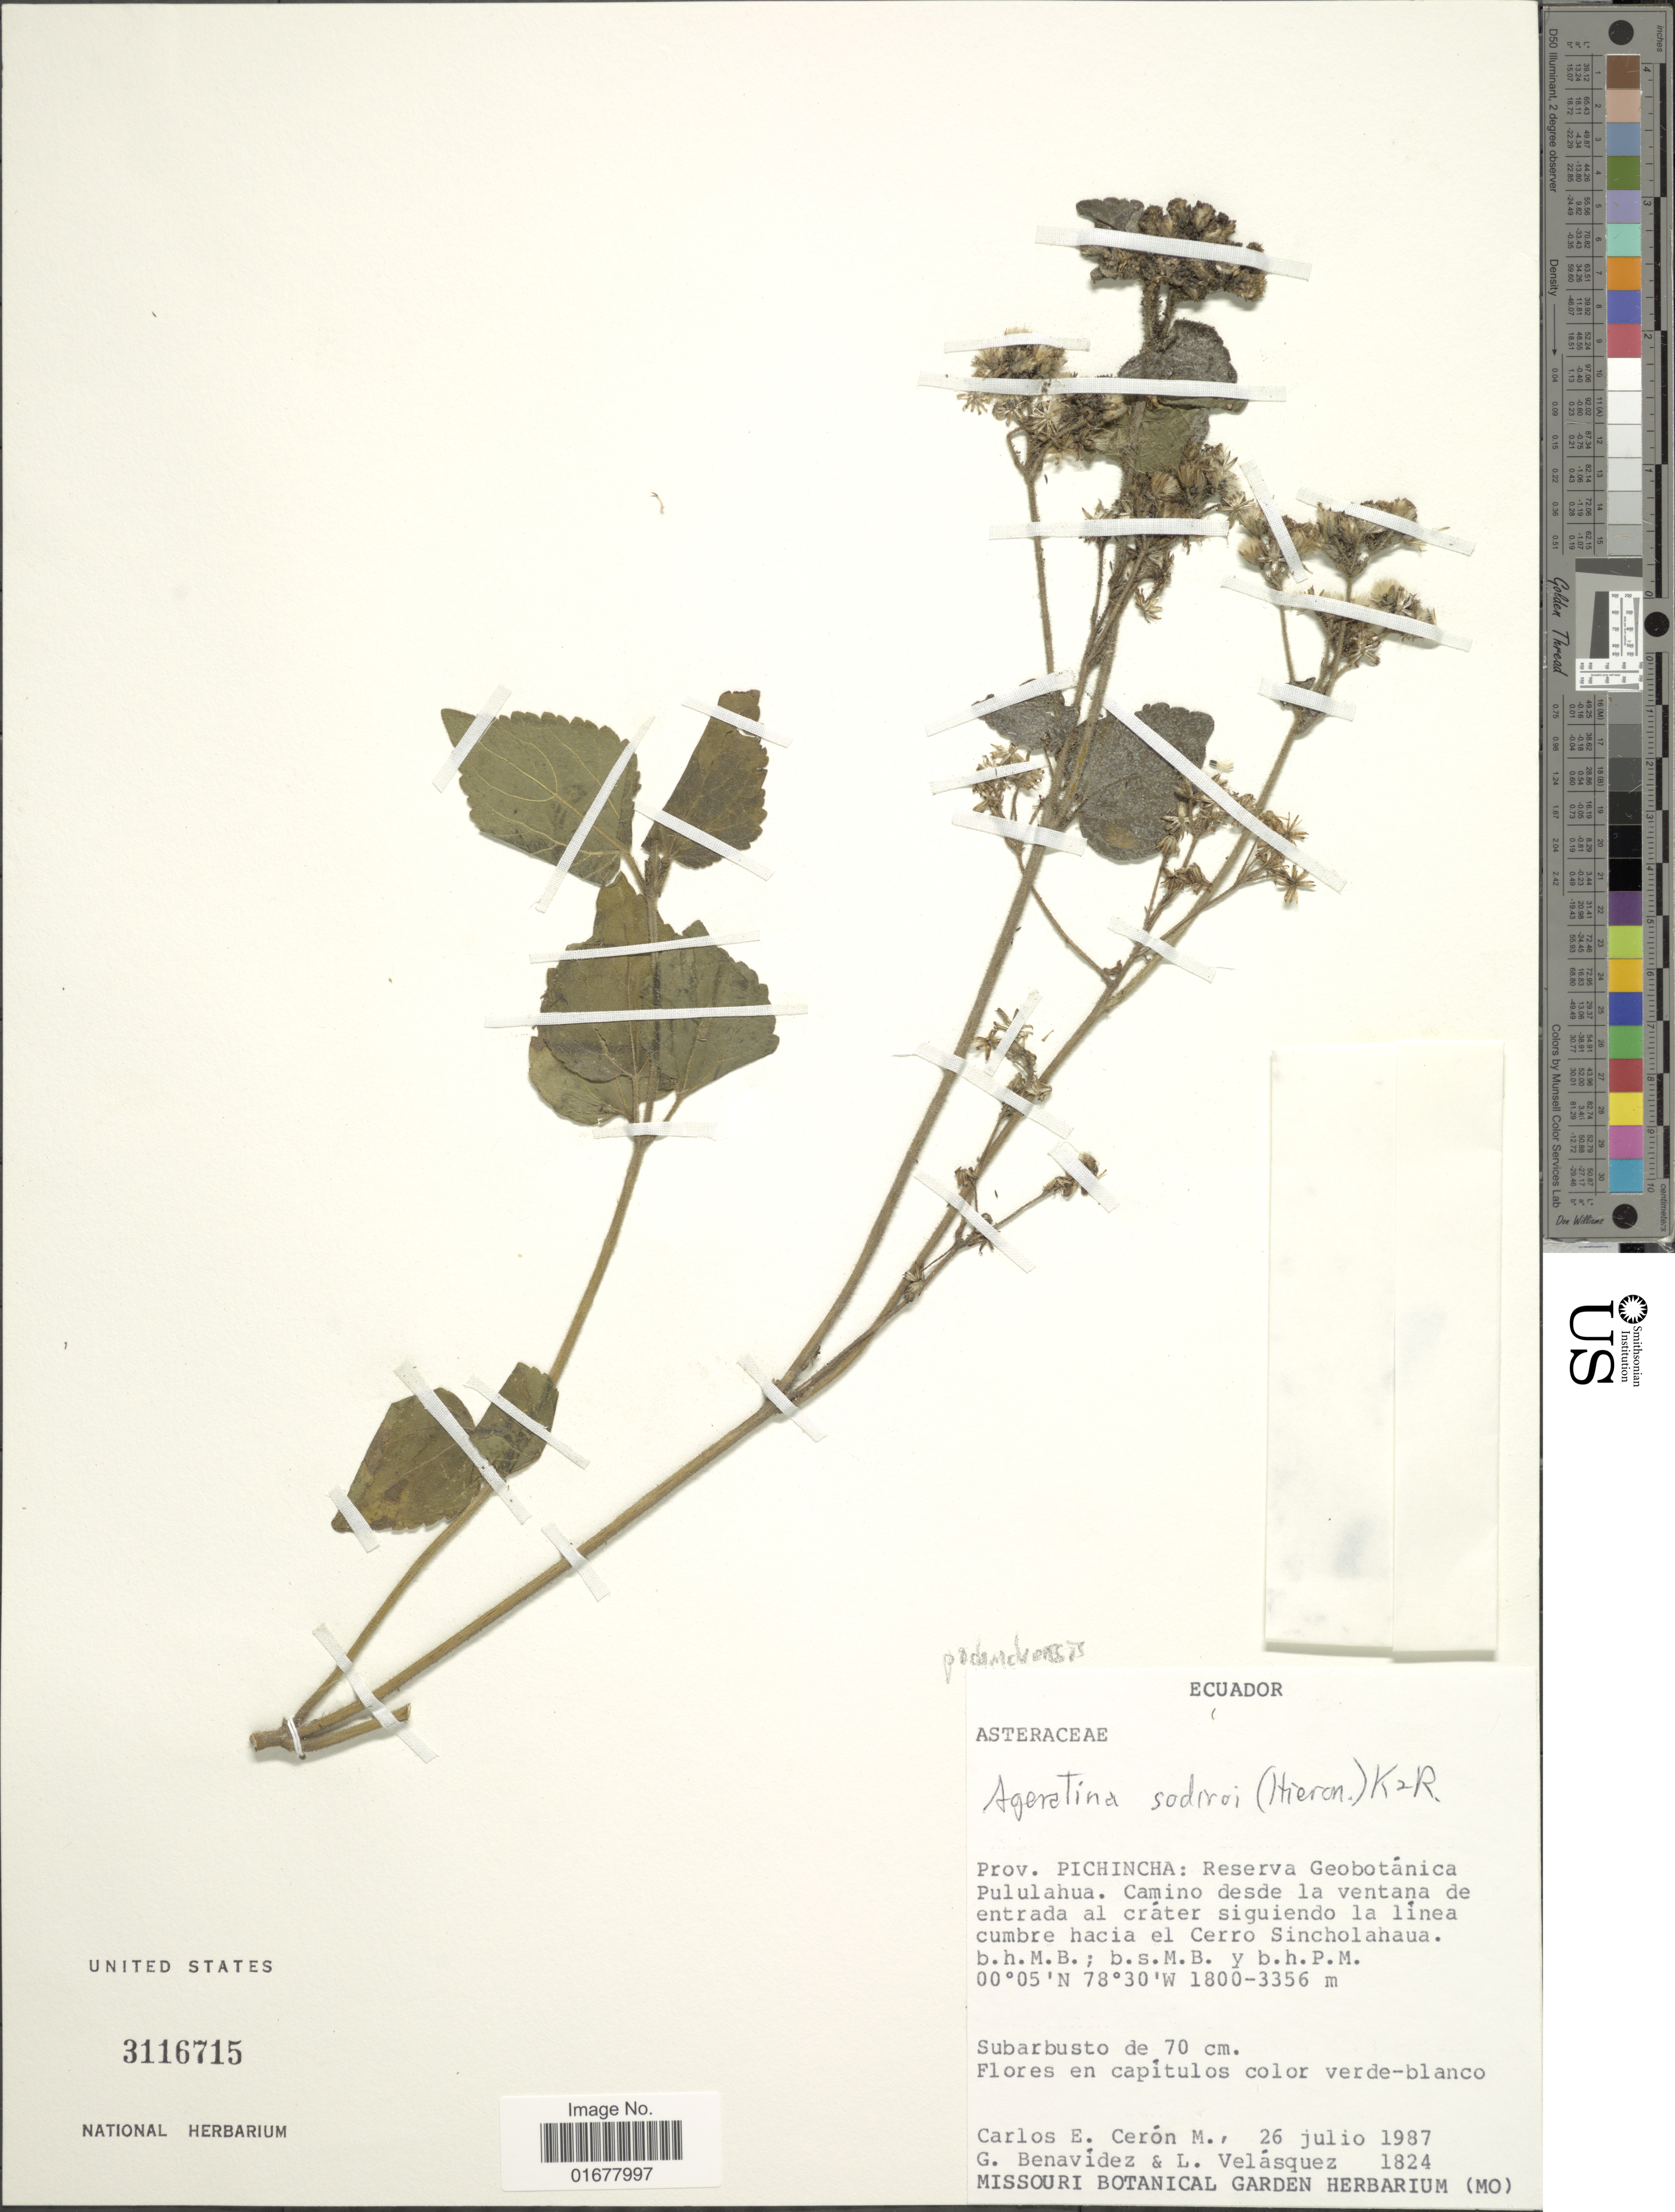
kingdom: Plantae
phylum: Tracheophyta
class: Magnoliopsida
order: Asterales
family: Asteraceae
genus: Ageratina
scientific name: Ageratina pichinchensis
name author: (Kunth) R.M. King & H. Rob.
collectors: C. E. Cerón M., G. Benavidez & L. Velasguez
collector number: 1824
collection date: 1987-07-26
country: Ecuador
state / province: Pichincha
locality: Prov. Pichincha: Reserva Geobotanica Pululahua, Camino desde la ventana de entrada al crater siguiendo la linea cumbre hacia el Cerro Sincholahaua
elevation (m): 1800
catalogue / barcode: US 3116715